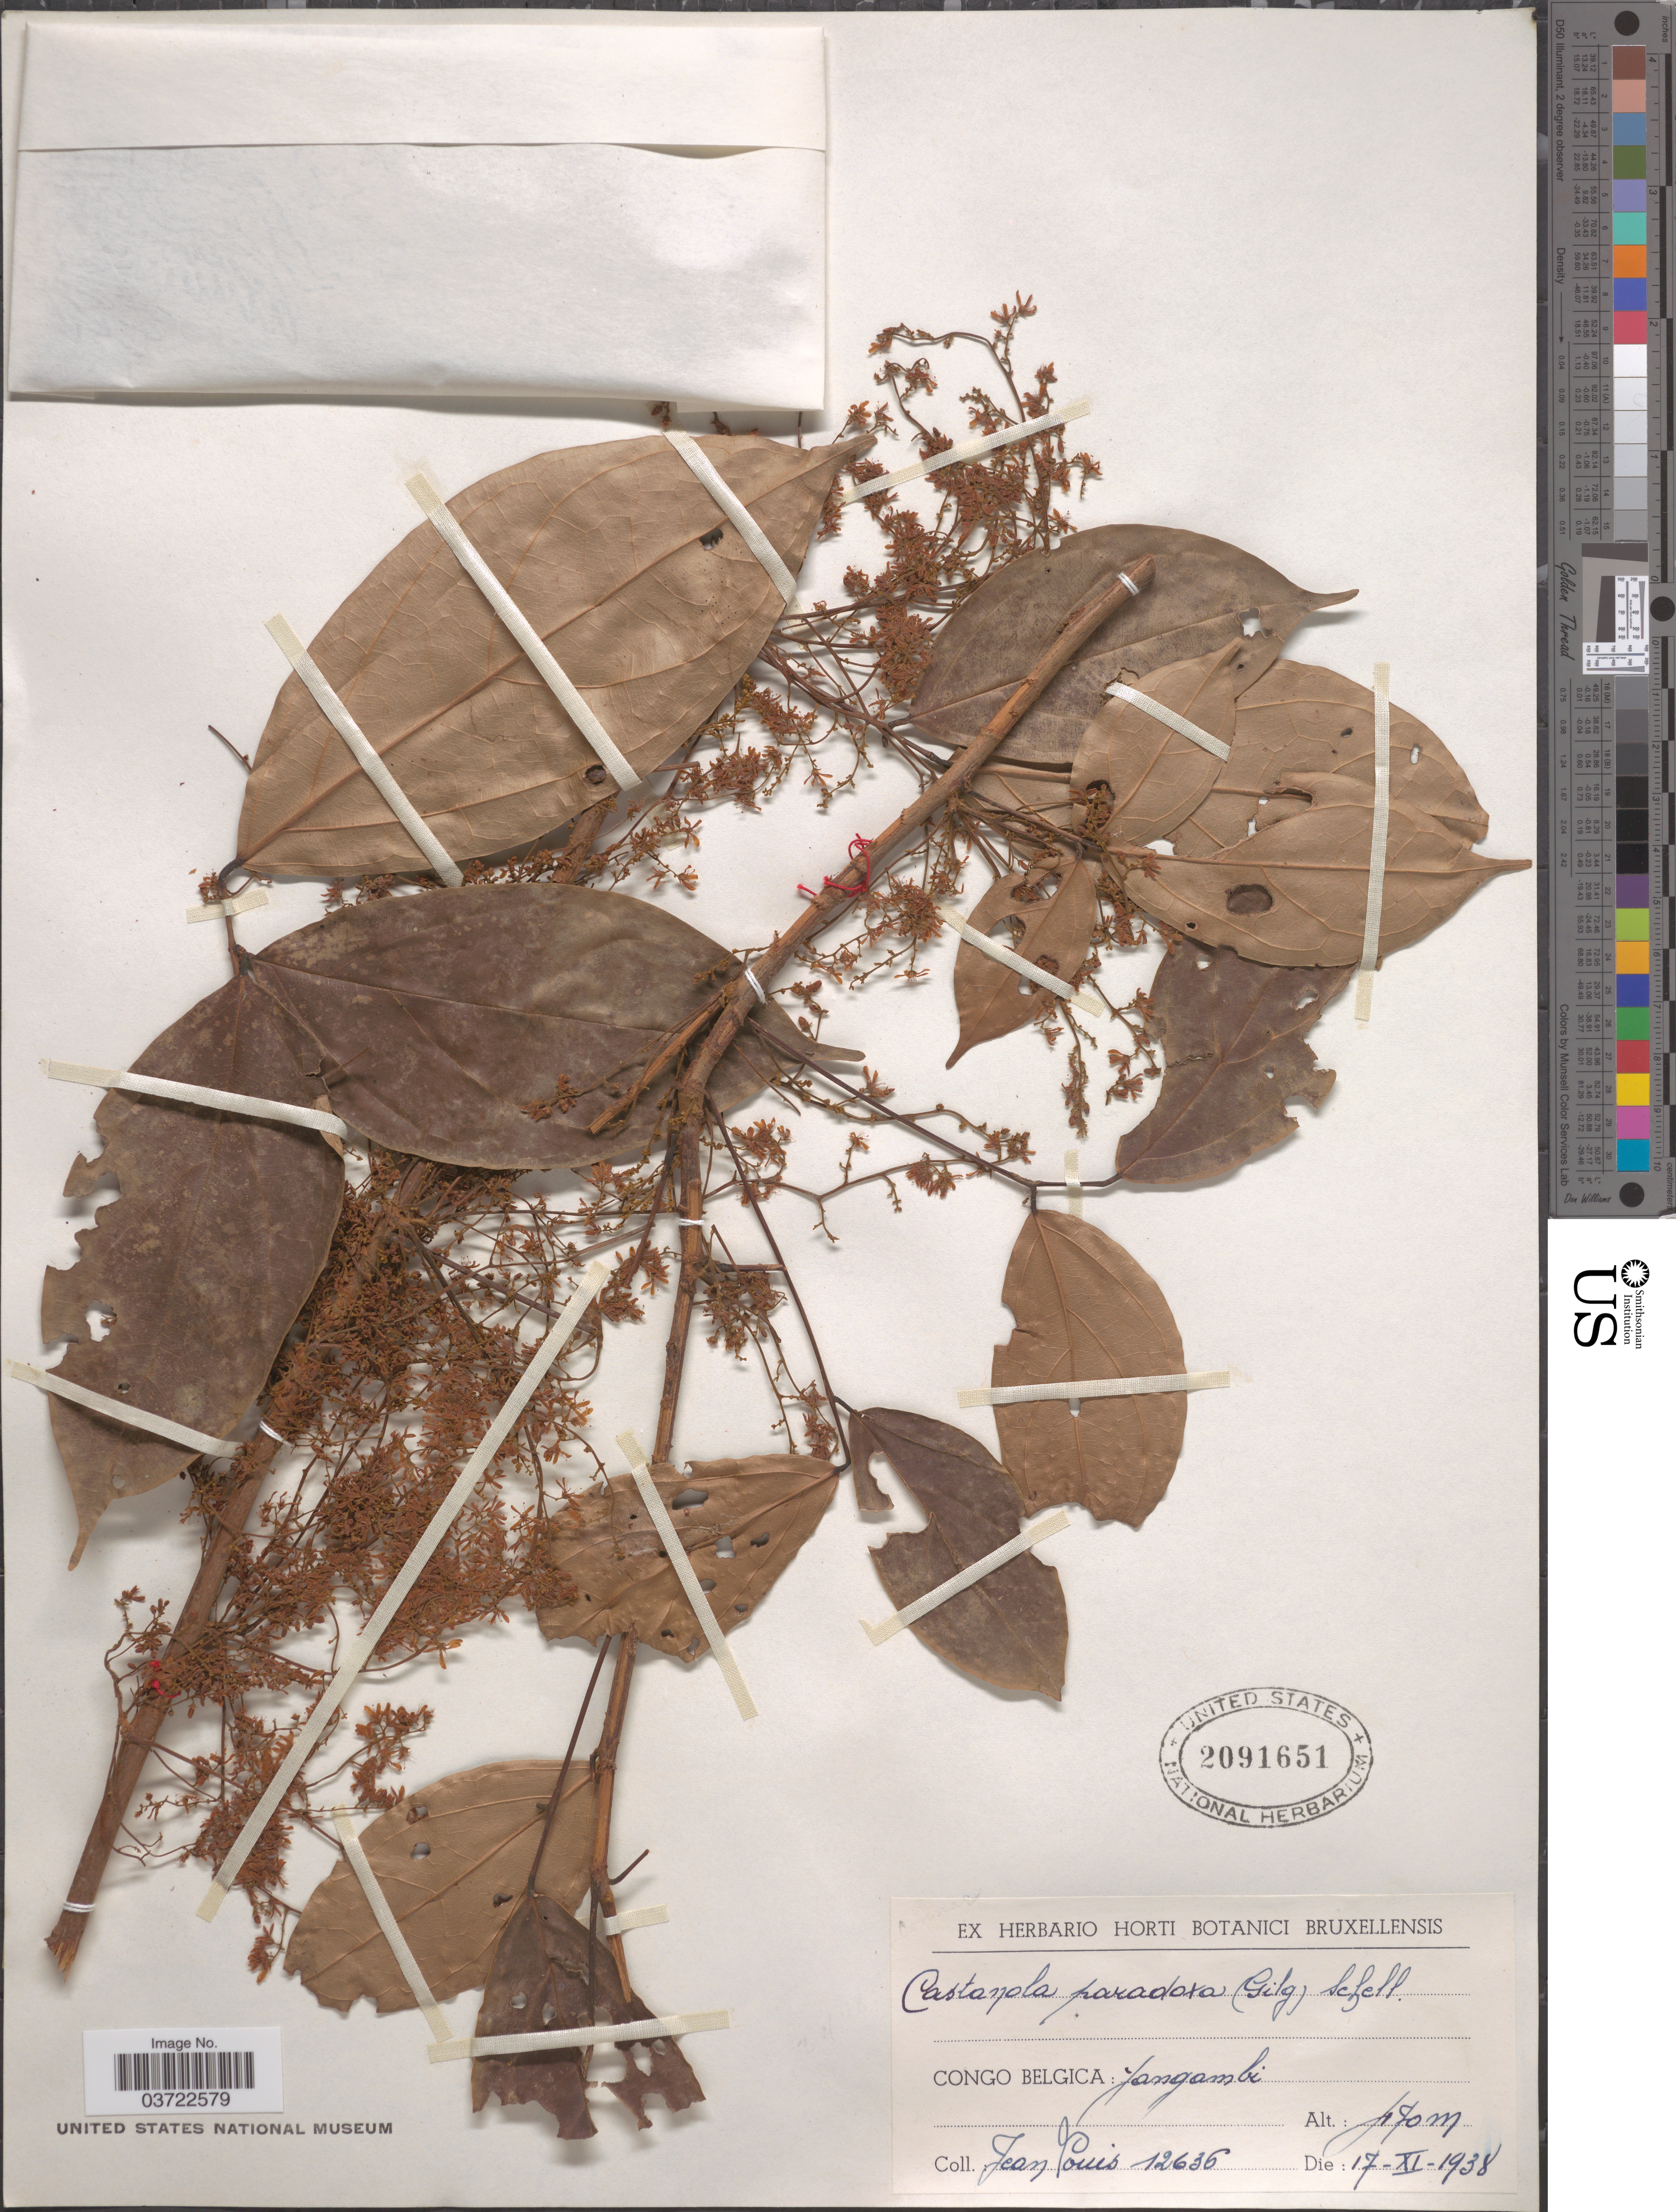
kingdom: Plantae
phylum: Tracheophyta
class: Magnoliopsida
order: Oxalidales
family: Connaraceae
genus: Agelaea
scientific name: Agelaea paradoxa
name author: Gilg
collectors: J. Louis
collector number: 12636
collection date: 1938-11-17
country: Congo, Democratic Republic of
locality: Congo Belgica: Yangambi.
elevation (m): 470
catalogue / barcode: US 2091651